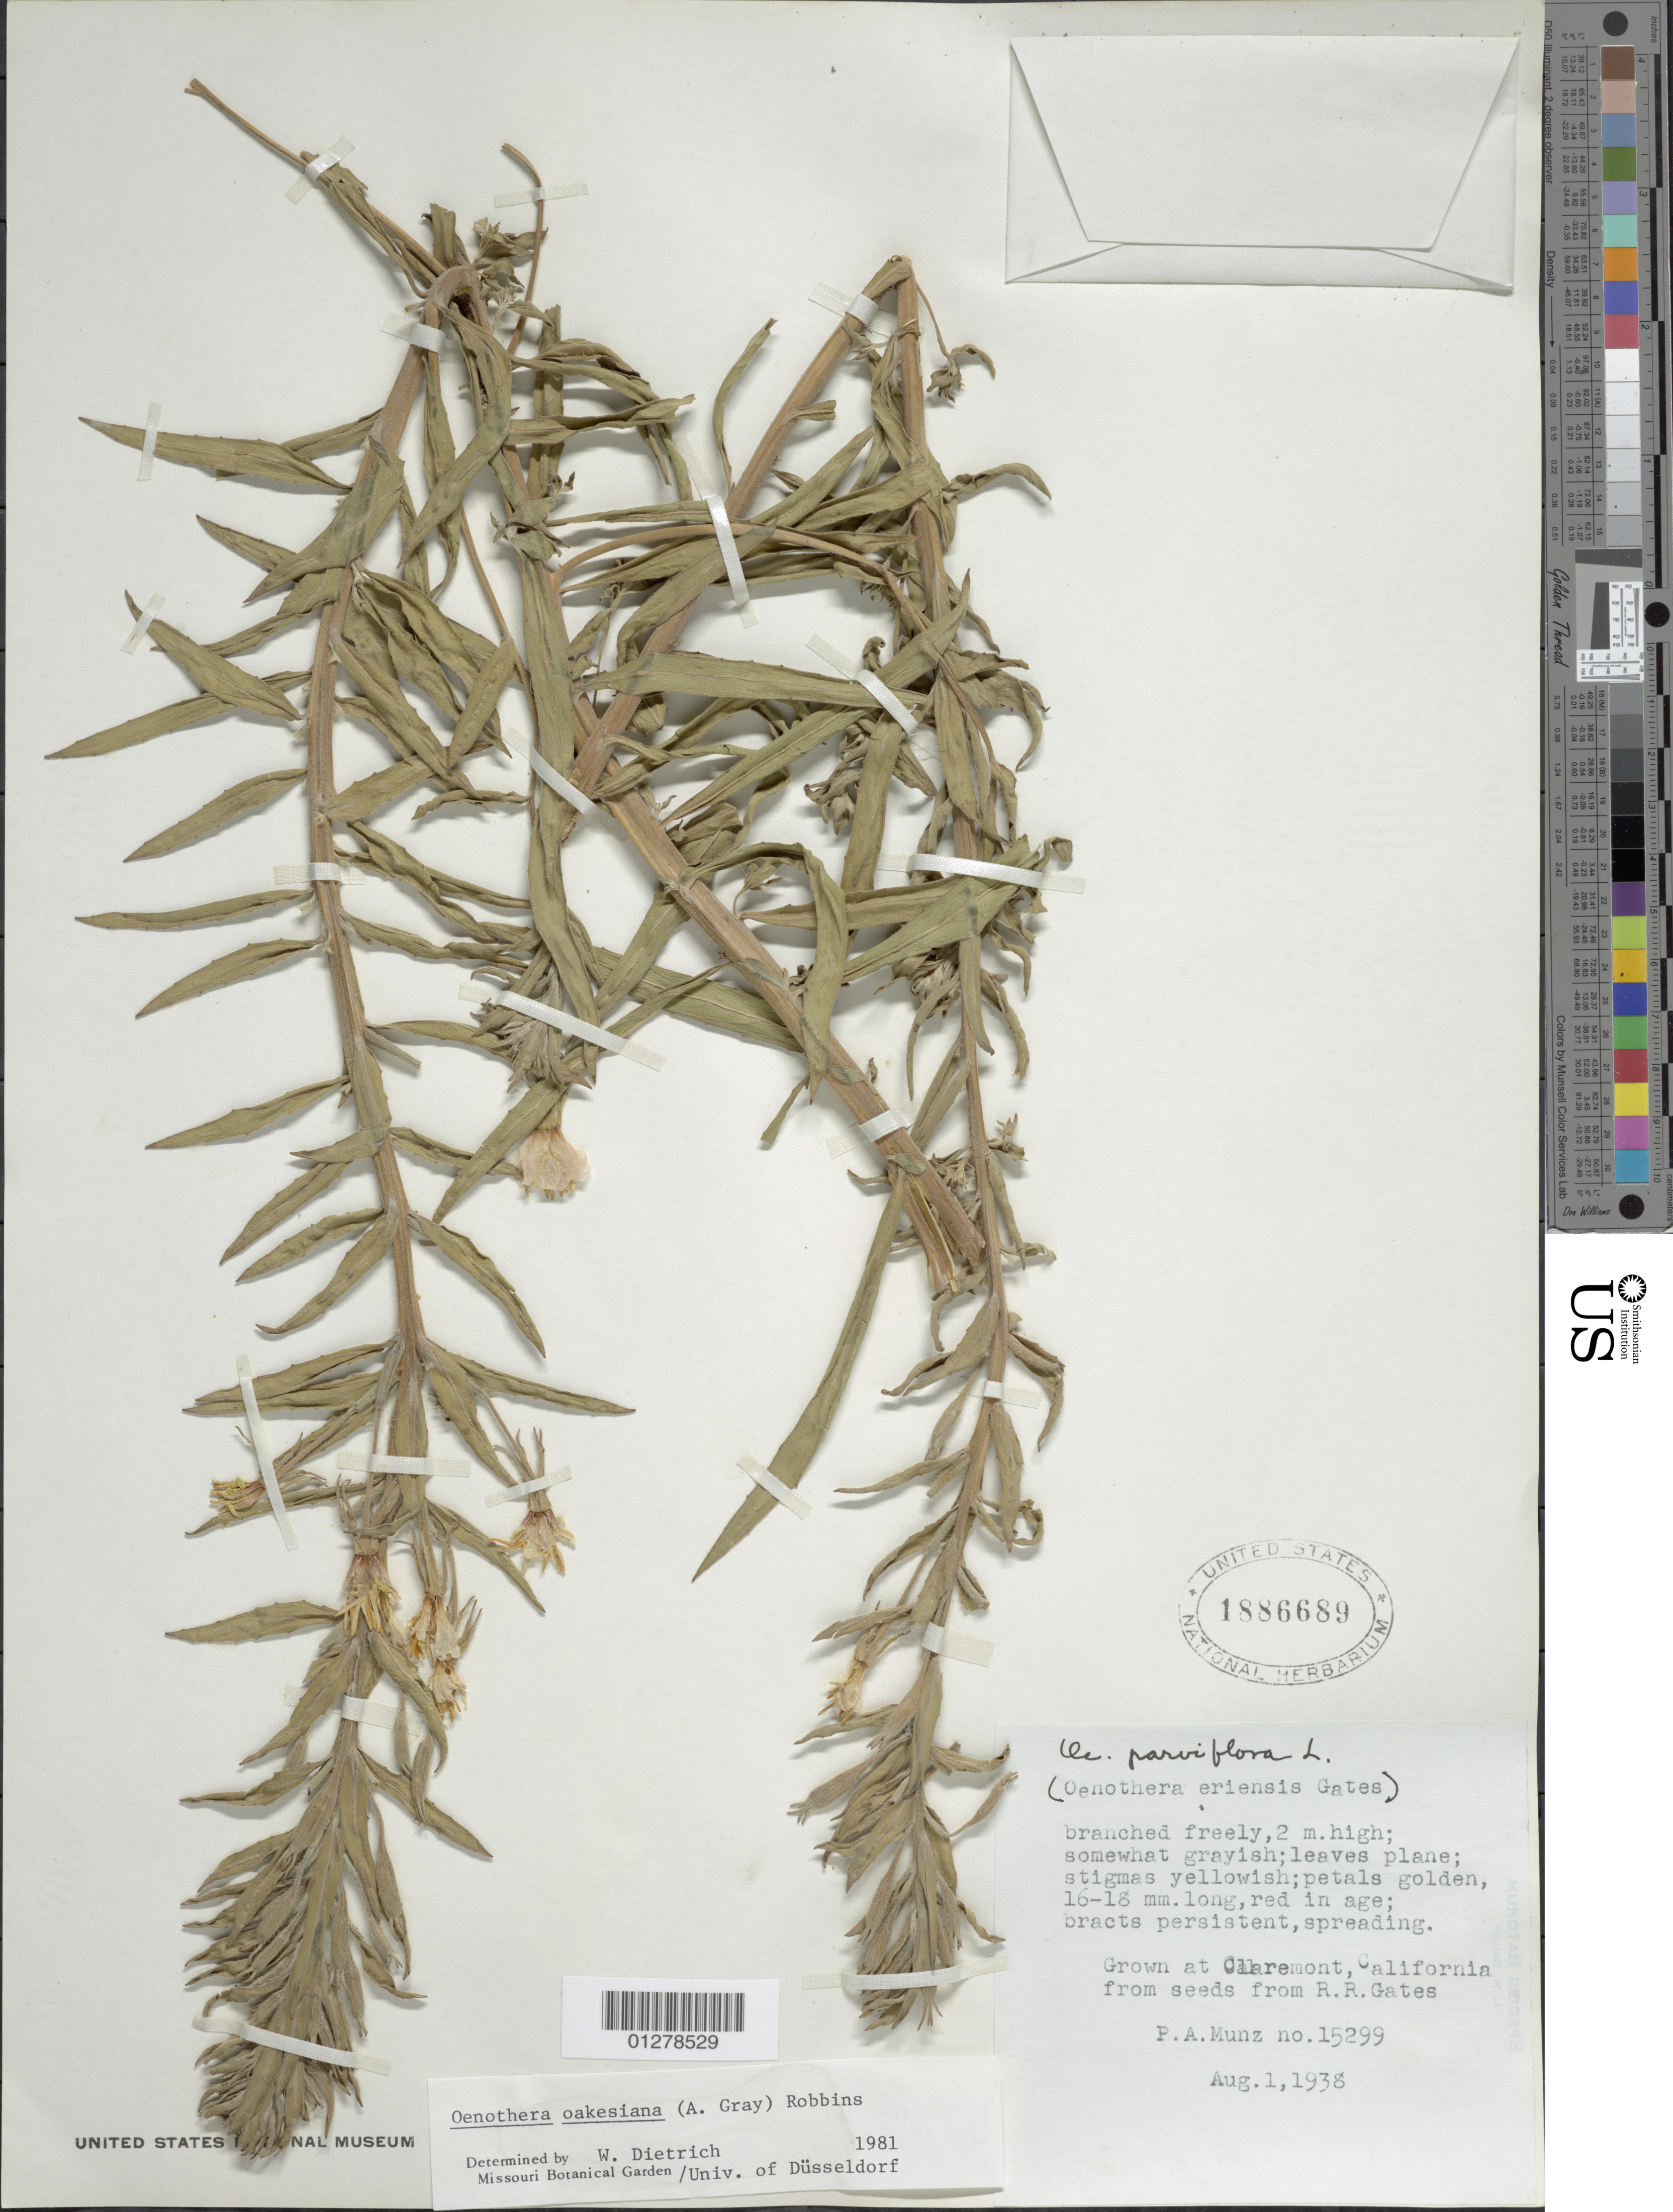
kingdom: Plantae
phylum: Tracheophyta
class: Magnoliopsida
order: Myrtales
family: Onagraceae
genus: Oenothera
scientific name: Oenothera oakesiana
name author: (A. Gray) J.W. Robbins ex S. Watson & J.M. Coult.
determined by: Wagner, W. L., (BOT), Smithsonian Institution - National Museum of Natural History (UNITED STATES)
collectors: P. A. Munz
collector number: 15299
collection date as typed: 01 Aug 1938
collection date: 1938-08-01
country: United States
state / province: California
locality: Claremont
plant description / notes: Grown from seeds from R. R. Gates.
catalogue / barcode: US 1886689